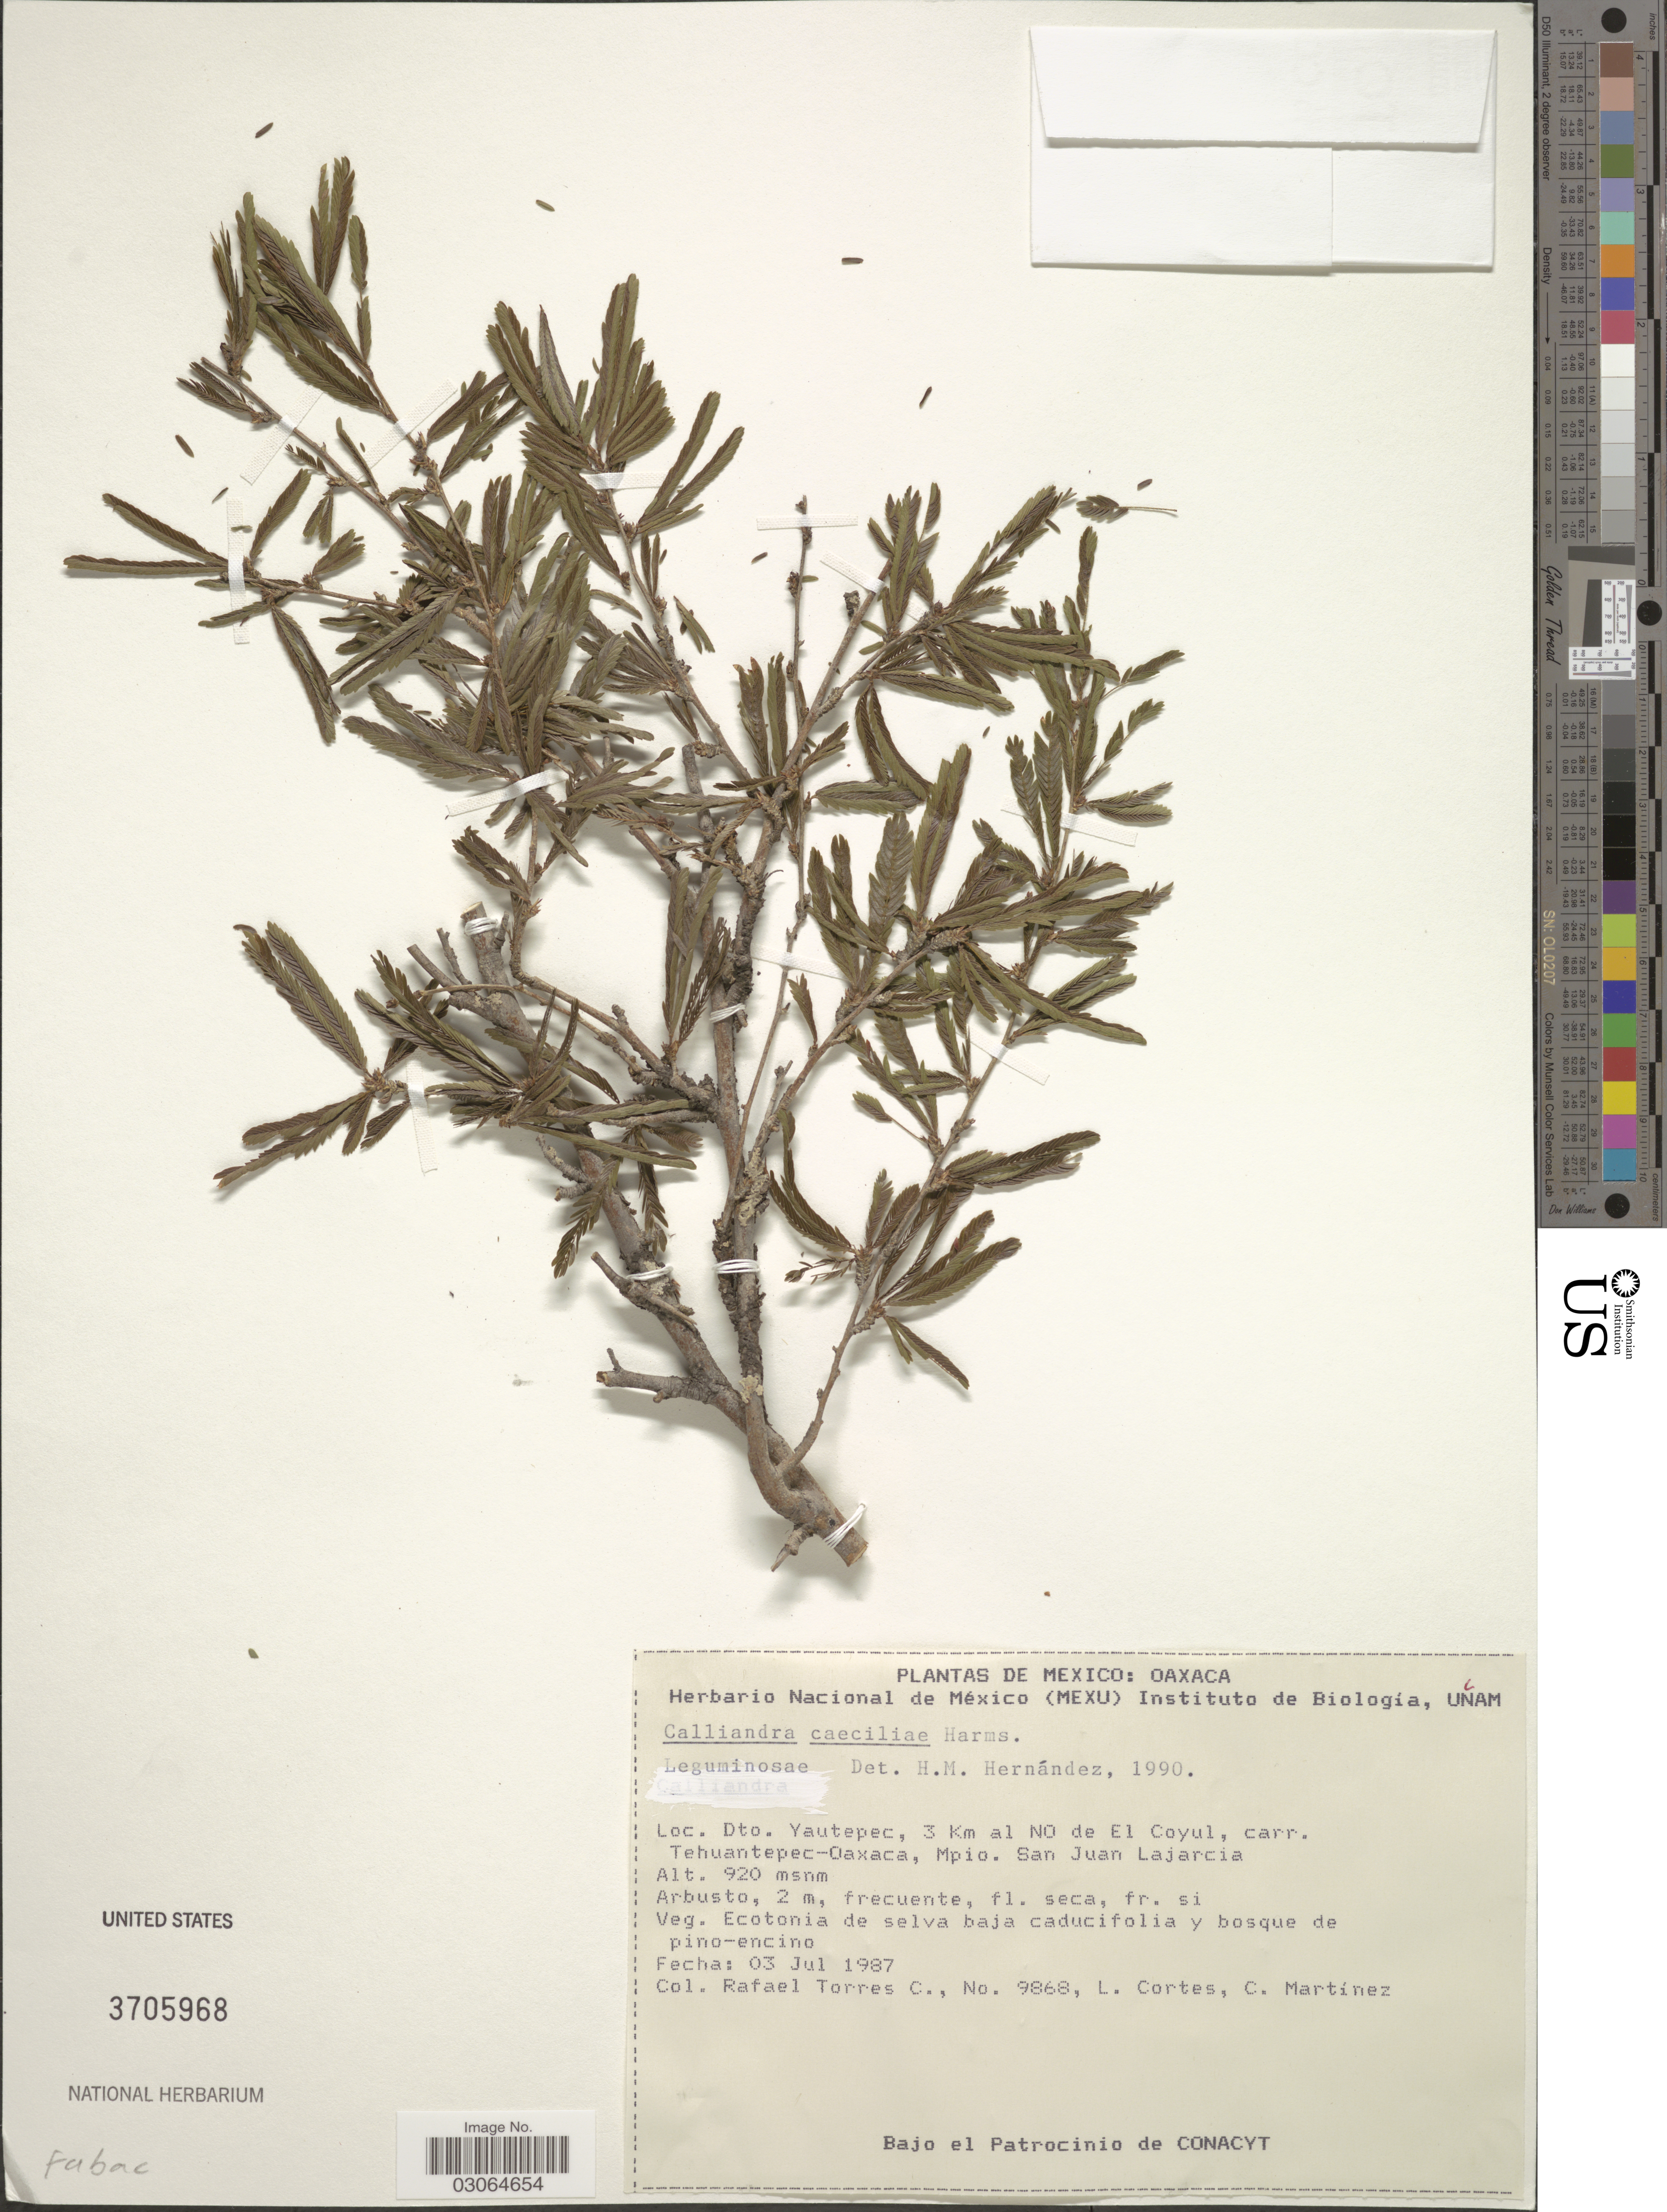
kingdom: Plantae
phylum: Tracheophyta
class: Magnoliopsida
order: Fabales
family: Fabaceae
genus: Calliandra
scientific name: Calliandra caeciliae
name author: Harms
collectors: R. Torres C., L. Cortes & C. Martínez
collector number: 9868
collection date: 1987-07-03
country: Mexico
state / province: Oaxaca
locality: Dto. Yautepec, 3 Km al NO de El Coyul, carr. Tehuantepec-Oaxaca, Mpio. San Juan Lajarcia.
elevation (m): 920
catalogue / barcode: US 3705968